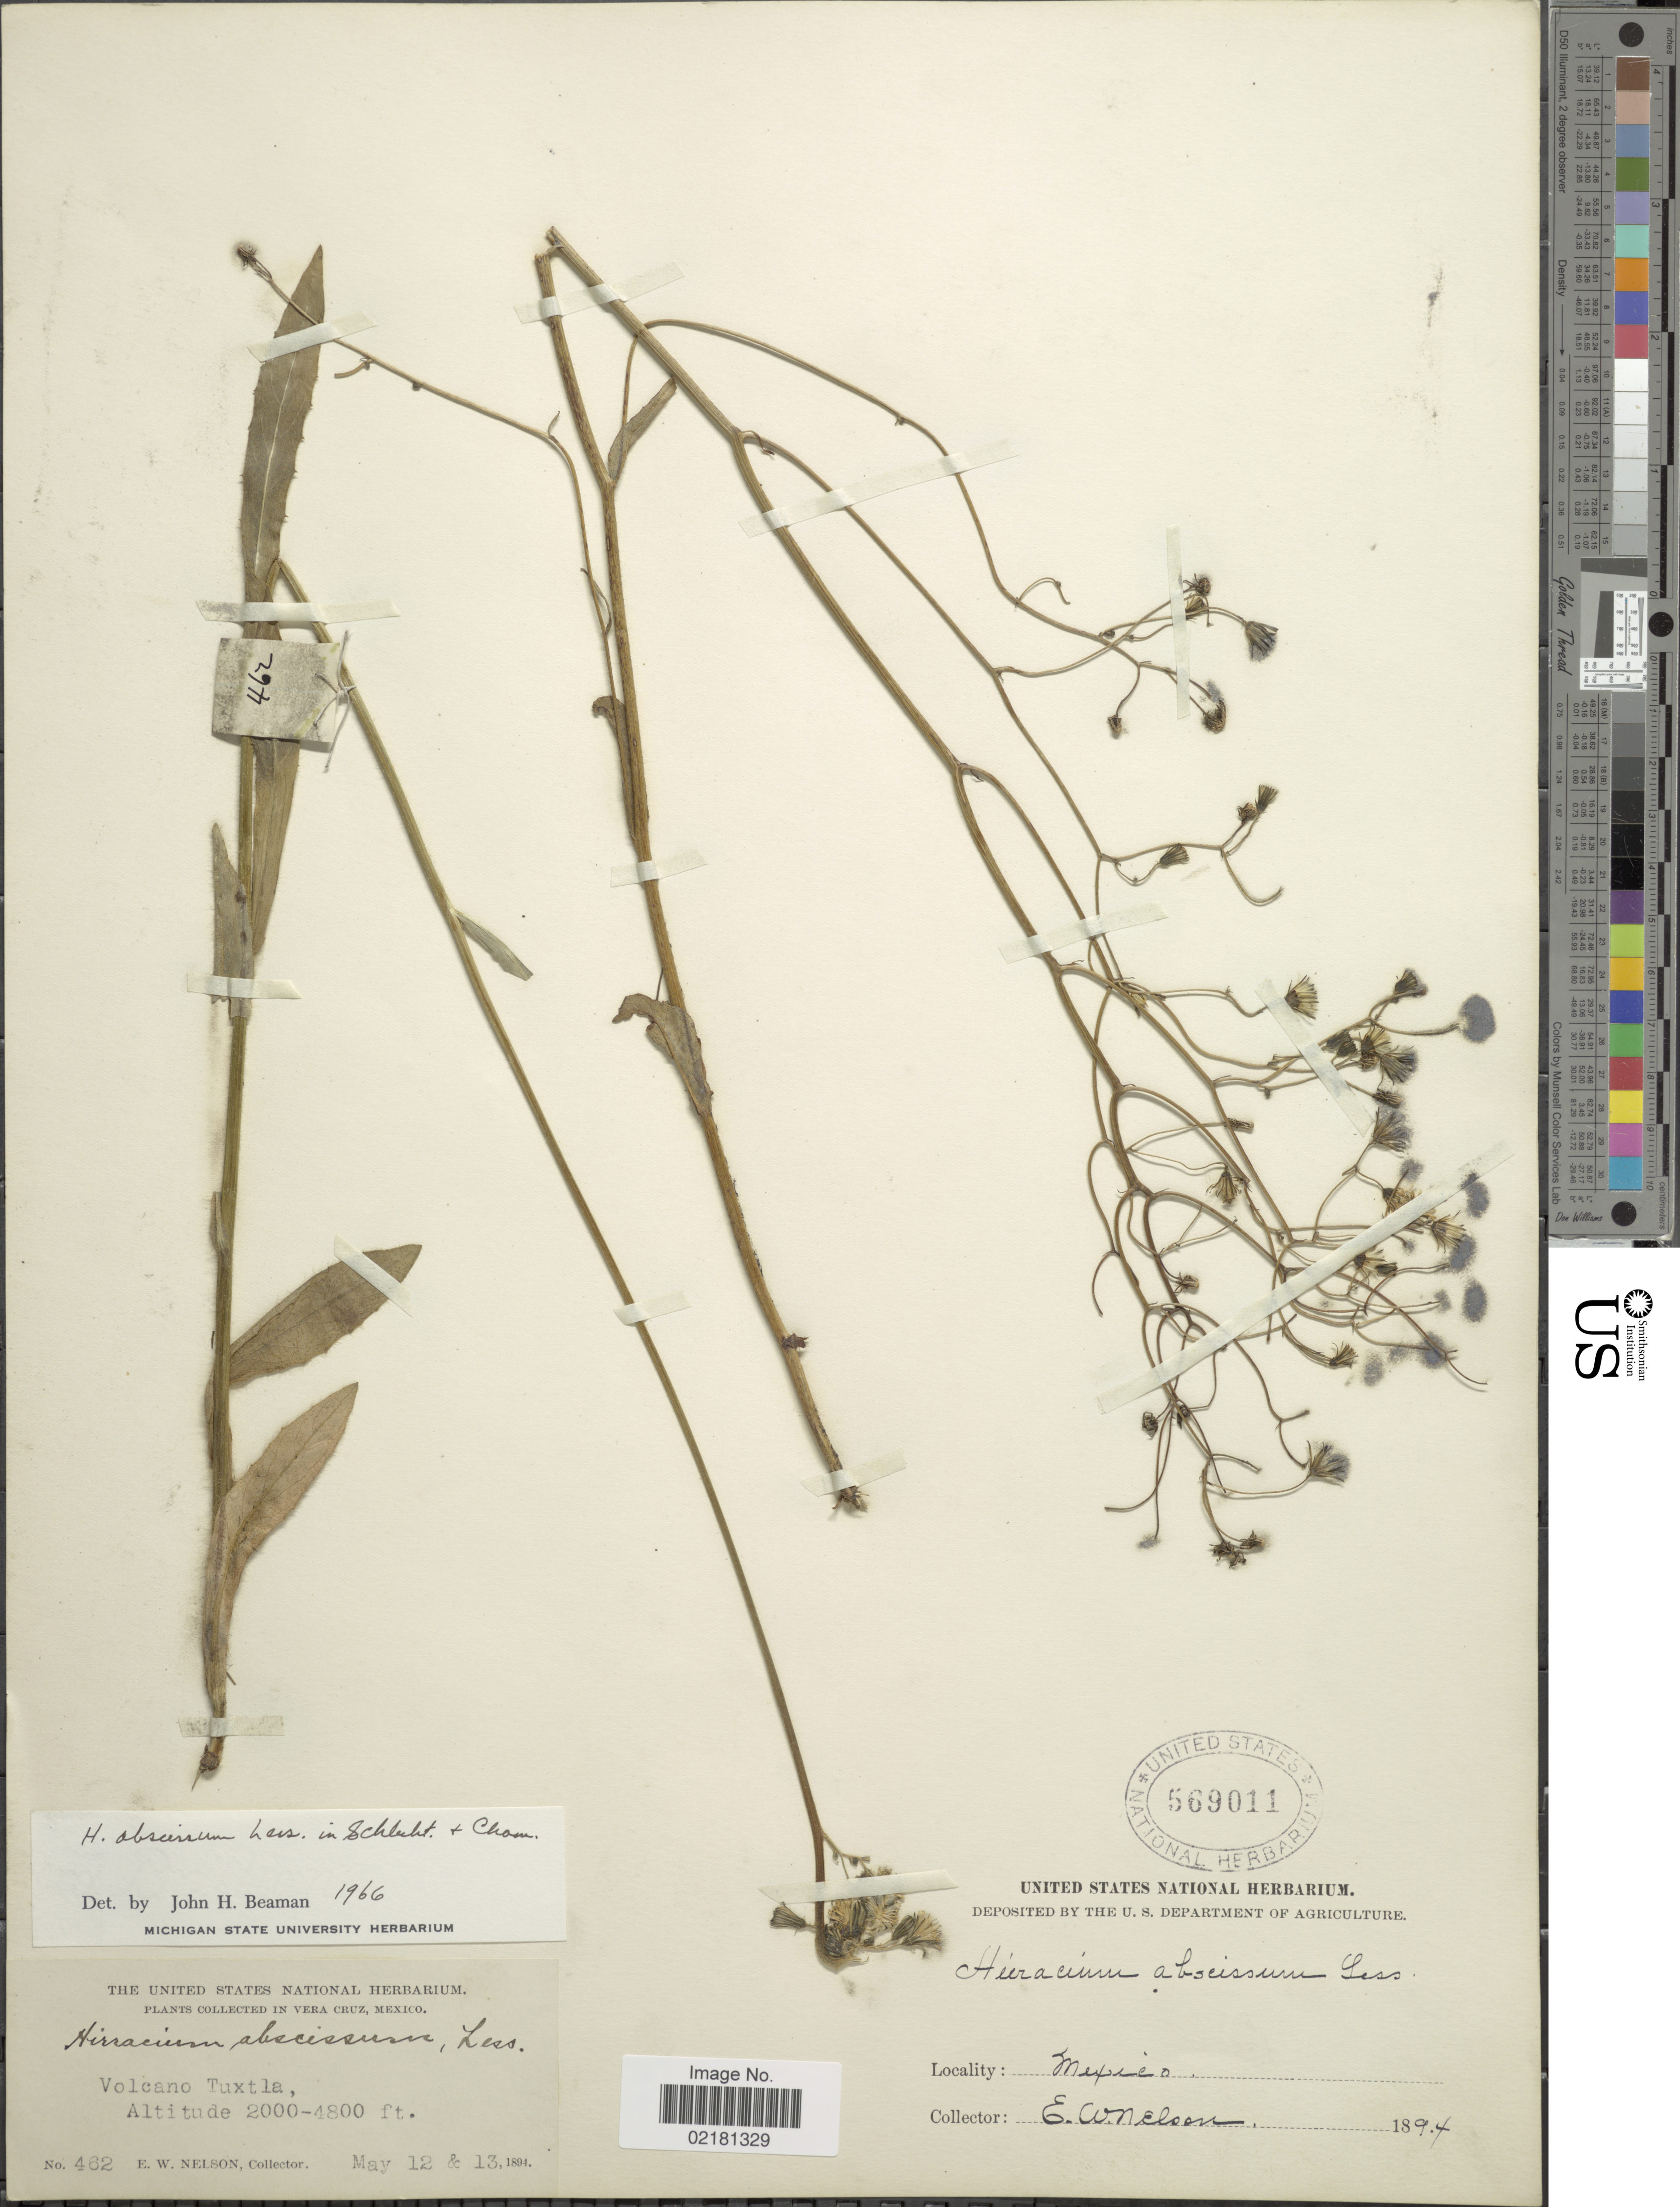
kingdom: Plantae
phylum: Tracheophyta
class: Magnoliopsida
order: Asterales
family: Asteraceae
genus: Hieracium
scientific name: Hieracium abscissum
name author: Less.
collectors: E. W. Nelson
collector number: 462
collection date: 1894-05-12/1894-05-13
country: Mexico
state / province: Veracruz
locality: Vera Cruz, Volcano Tuxtla.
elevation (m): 610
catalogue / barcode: US 569011